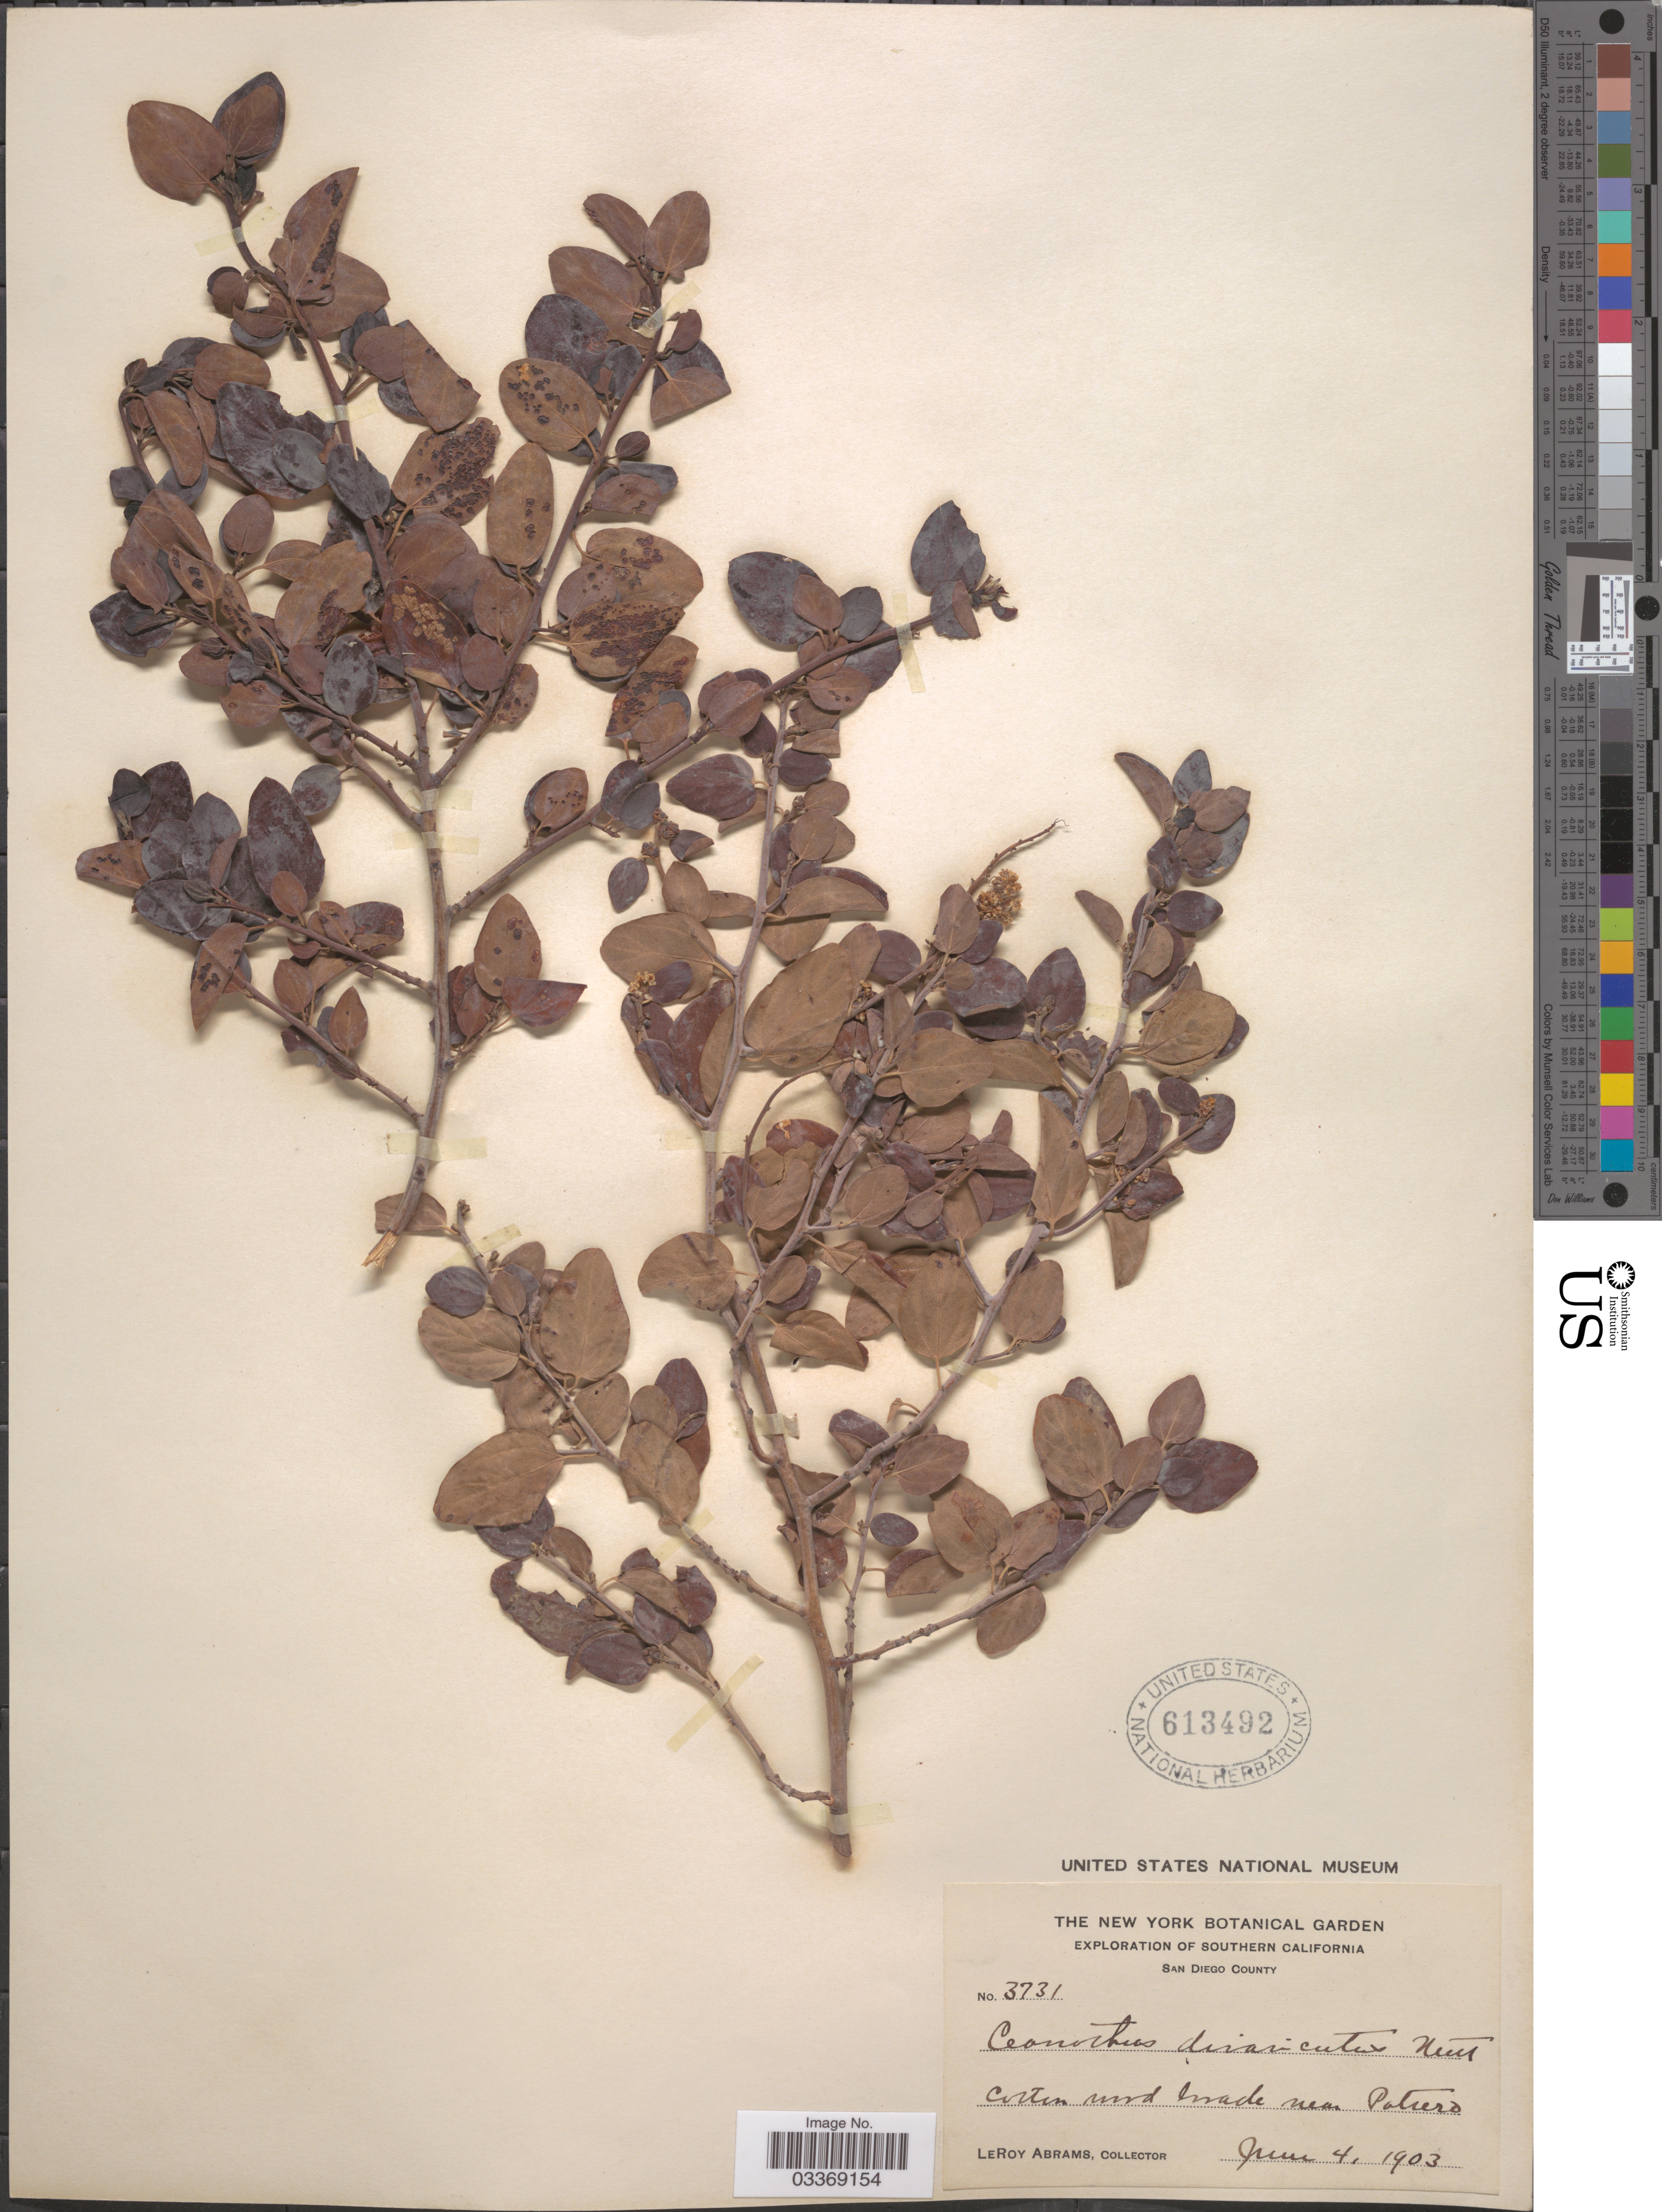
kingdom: Plantae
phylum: Tracheophyta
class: Magnoliopsida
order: Rosales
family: Rhamnaceae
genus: Ceanothus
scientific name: Ceanothus divaricatus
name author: Nutt. ex Torr. & S.F. Gray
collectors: L. Abrams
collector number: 3731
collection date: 1903-06-04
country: United States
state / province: California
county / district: San Diego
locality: Southern California, San Diego County, near Potrero.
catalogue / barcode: US 613492